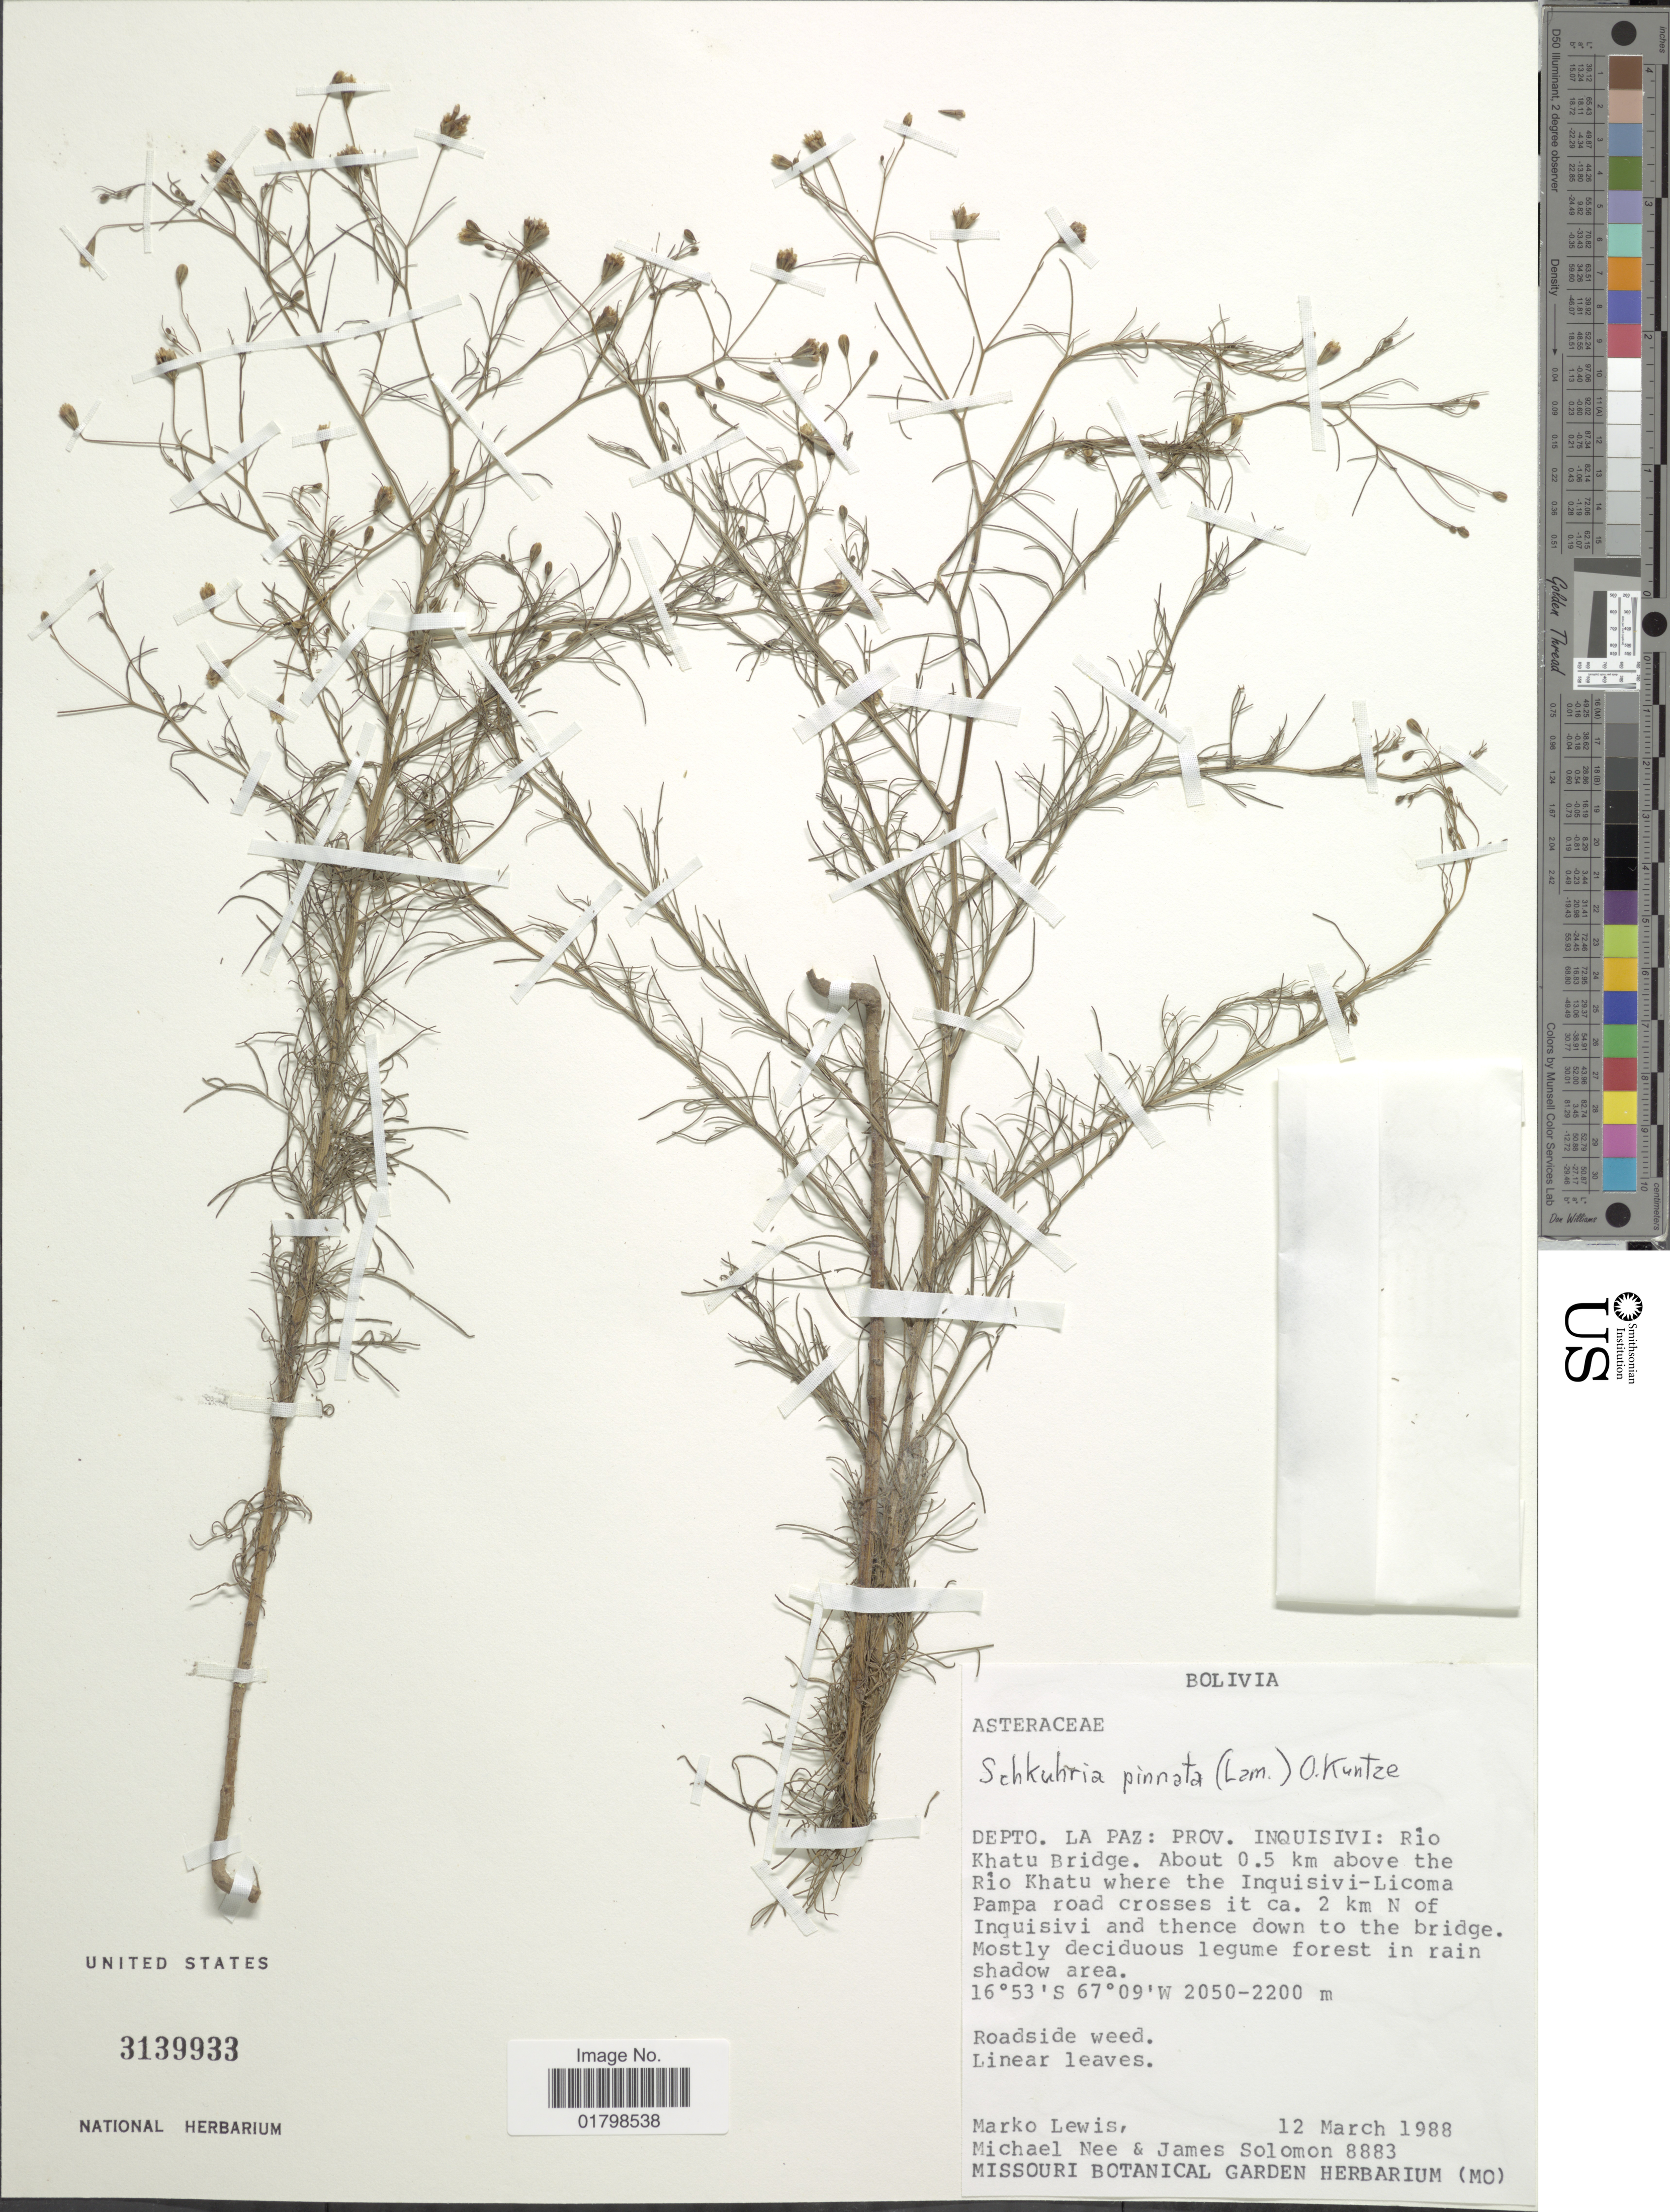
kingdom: Plantae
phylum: Tracheophyta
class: Magnoliopsida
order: Asterales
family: Asteraceae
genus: Schkuhria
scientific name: Schkuhria pinnata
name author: (Lam.) Kuntze ex Thell.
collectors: M. A. Lewis, M. Nee & J. C. Solomon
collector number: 8883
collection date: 1988-03-12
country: Bolivia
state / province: La Paz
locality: Prov. Inquisivi: Rio Khatu Bridge. About 0.5 km above the Rio Khatu where the Inquisivi-Licoma Pampa road crosses it ca. 2 km N of Inquisivi and thence down to the bridge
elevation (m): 2050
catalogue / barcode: US 3139933